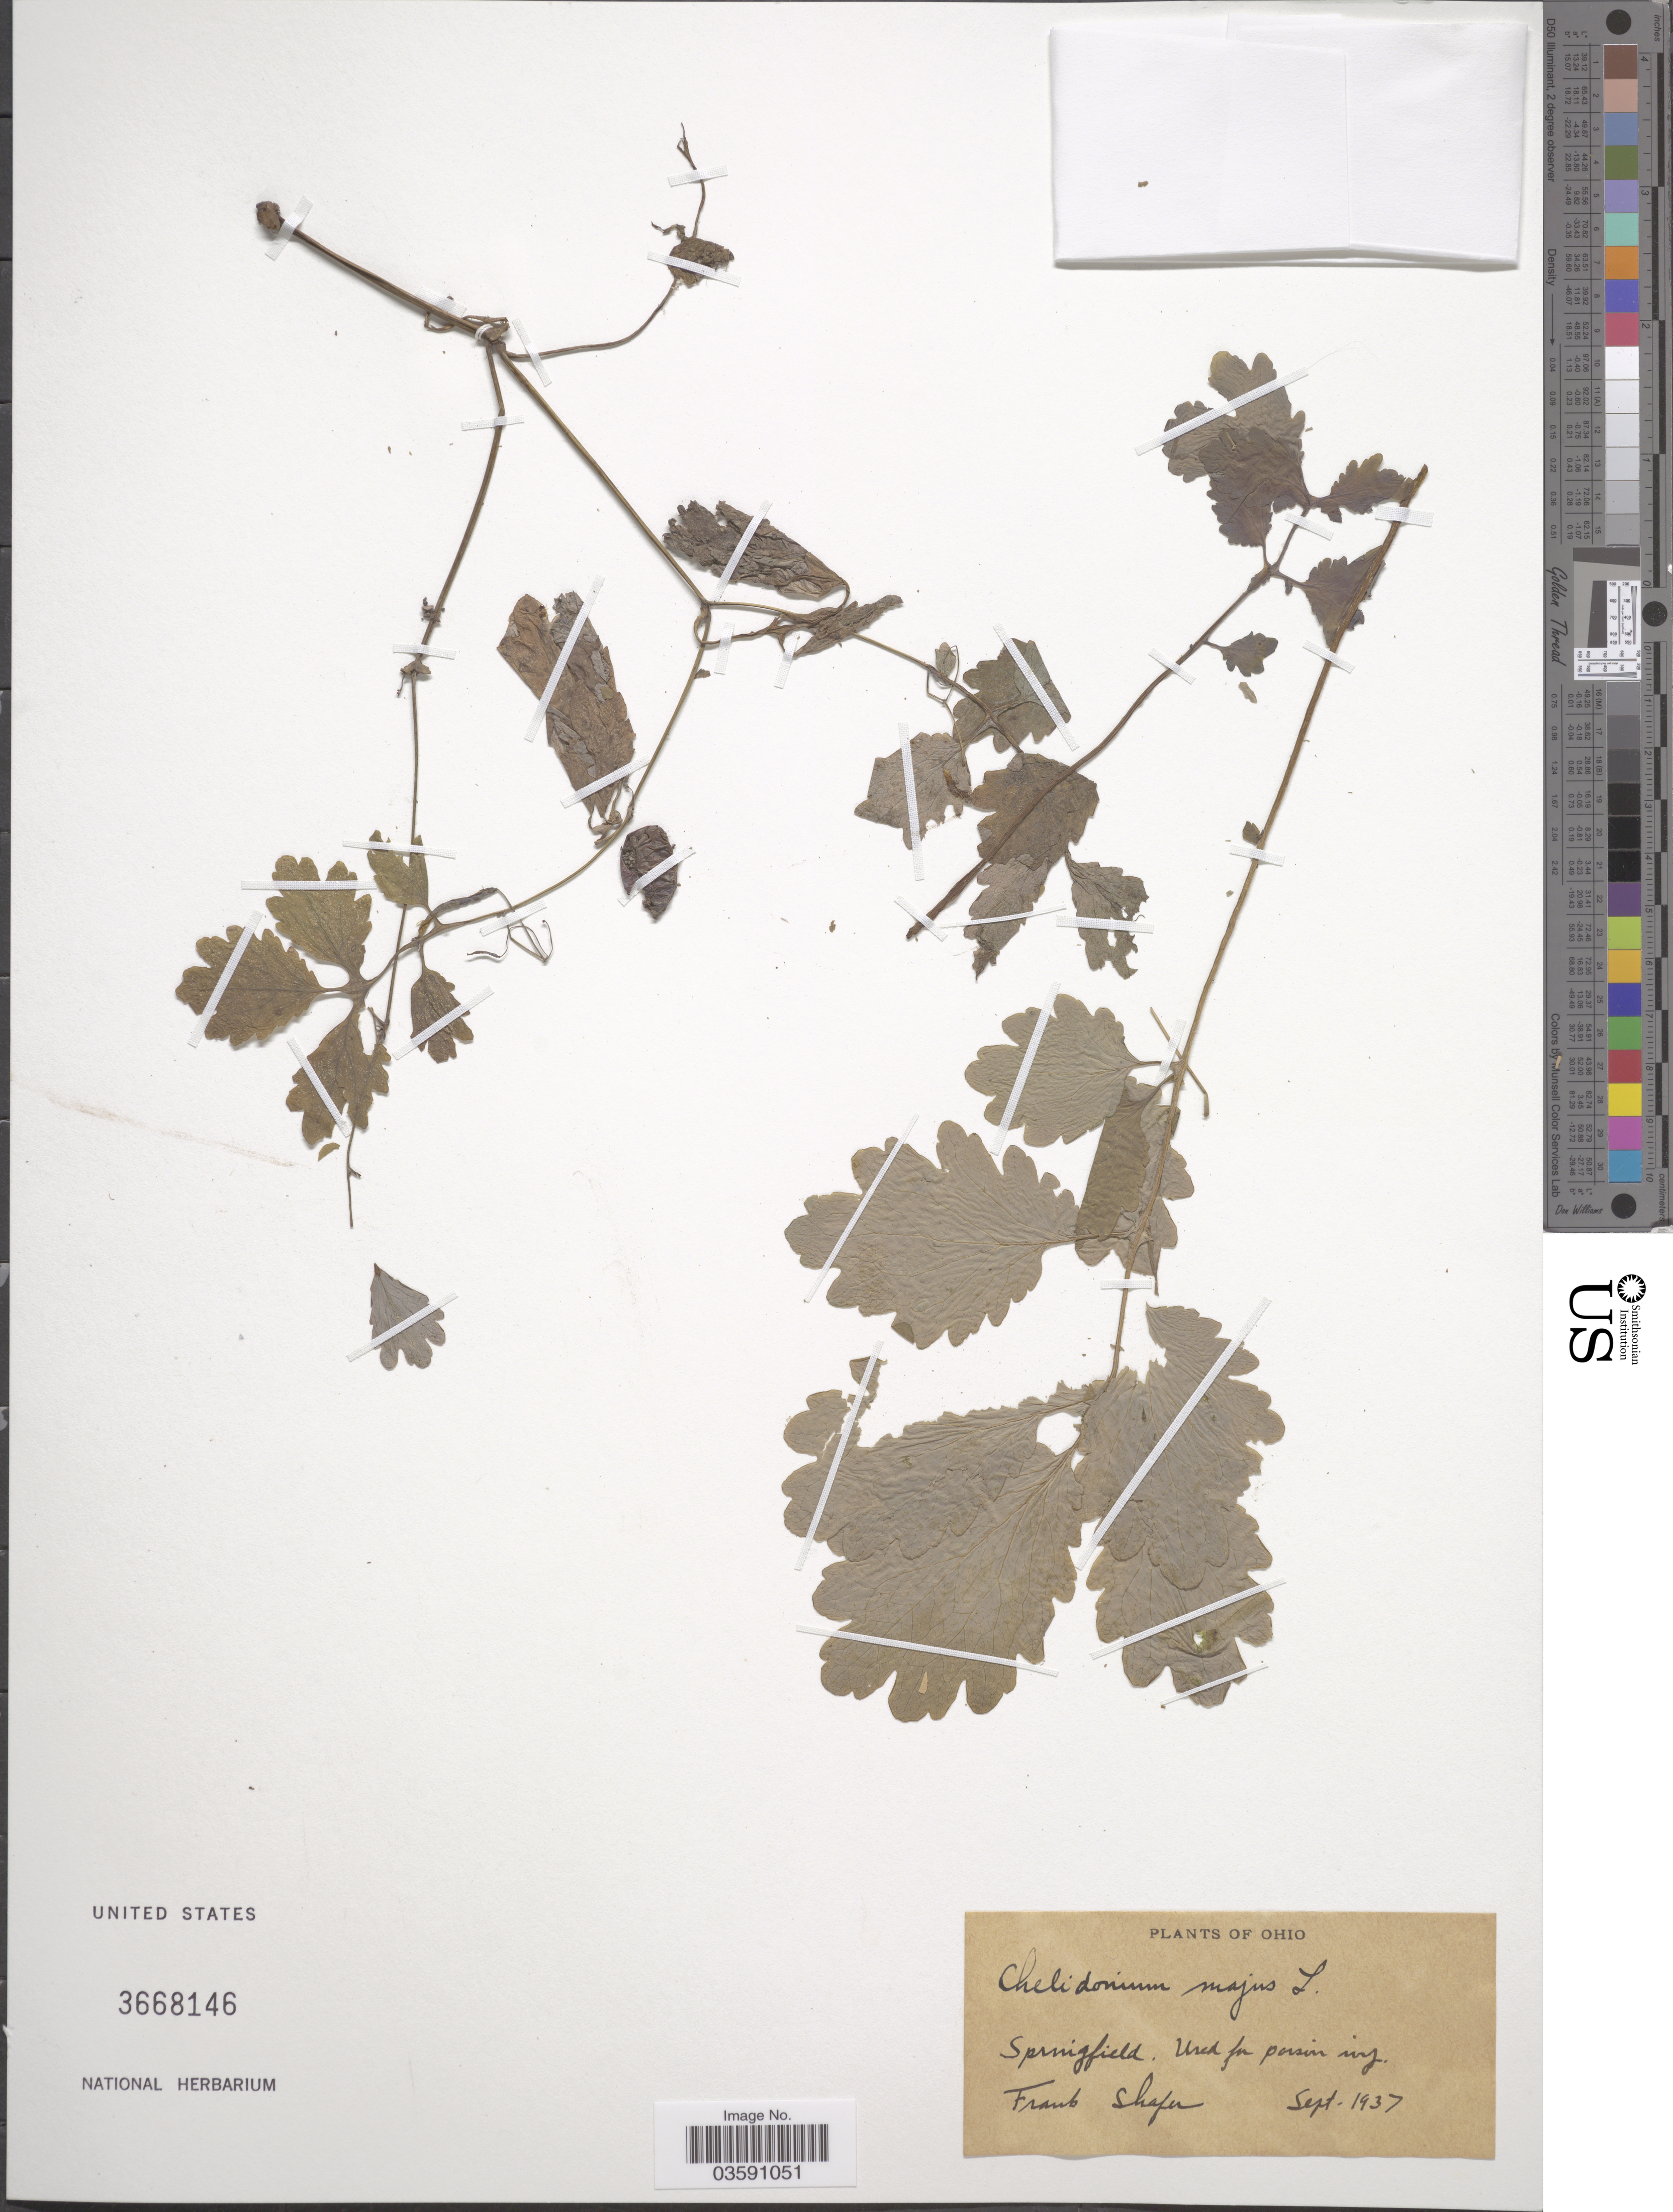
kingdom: Plantae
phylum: Tracheophyta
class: Magnoliopsida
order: Ranunculales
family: Papaveraceae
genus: Chelidonium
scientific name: Chelidonium majus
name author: L.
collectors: F. Shafer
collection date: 1937-09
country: United States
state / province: Ohio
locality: Springfield.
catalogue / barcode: US 3668146